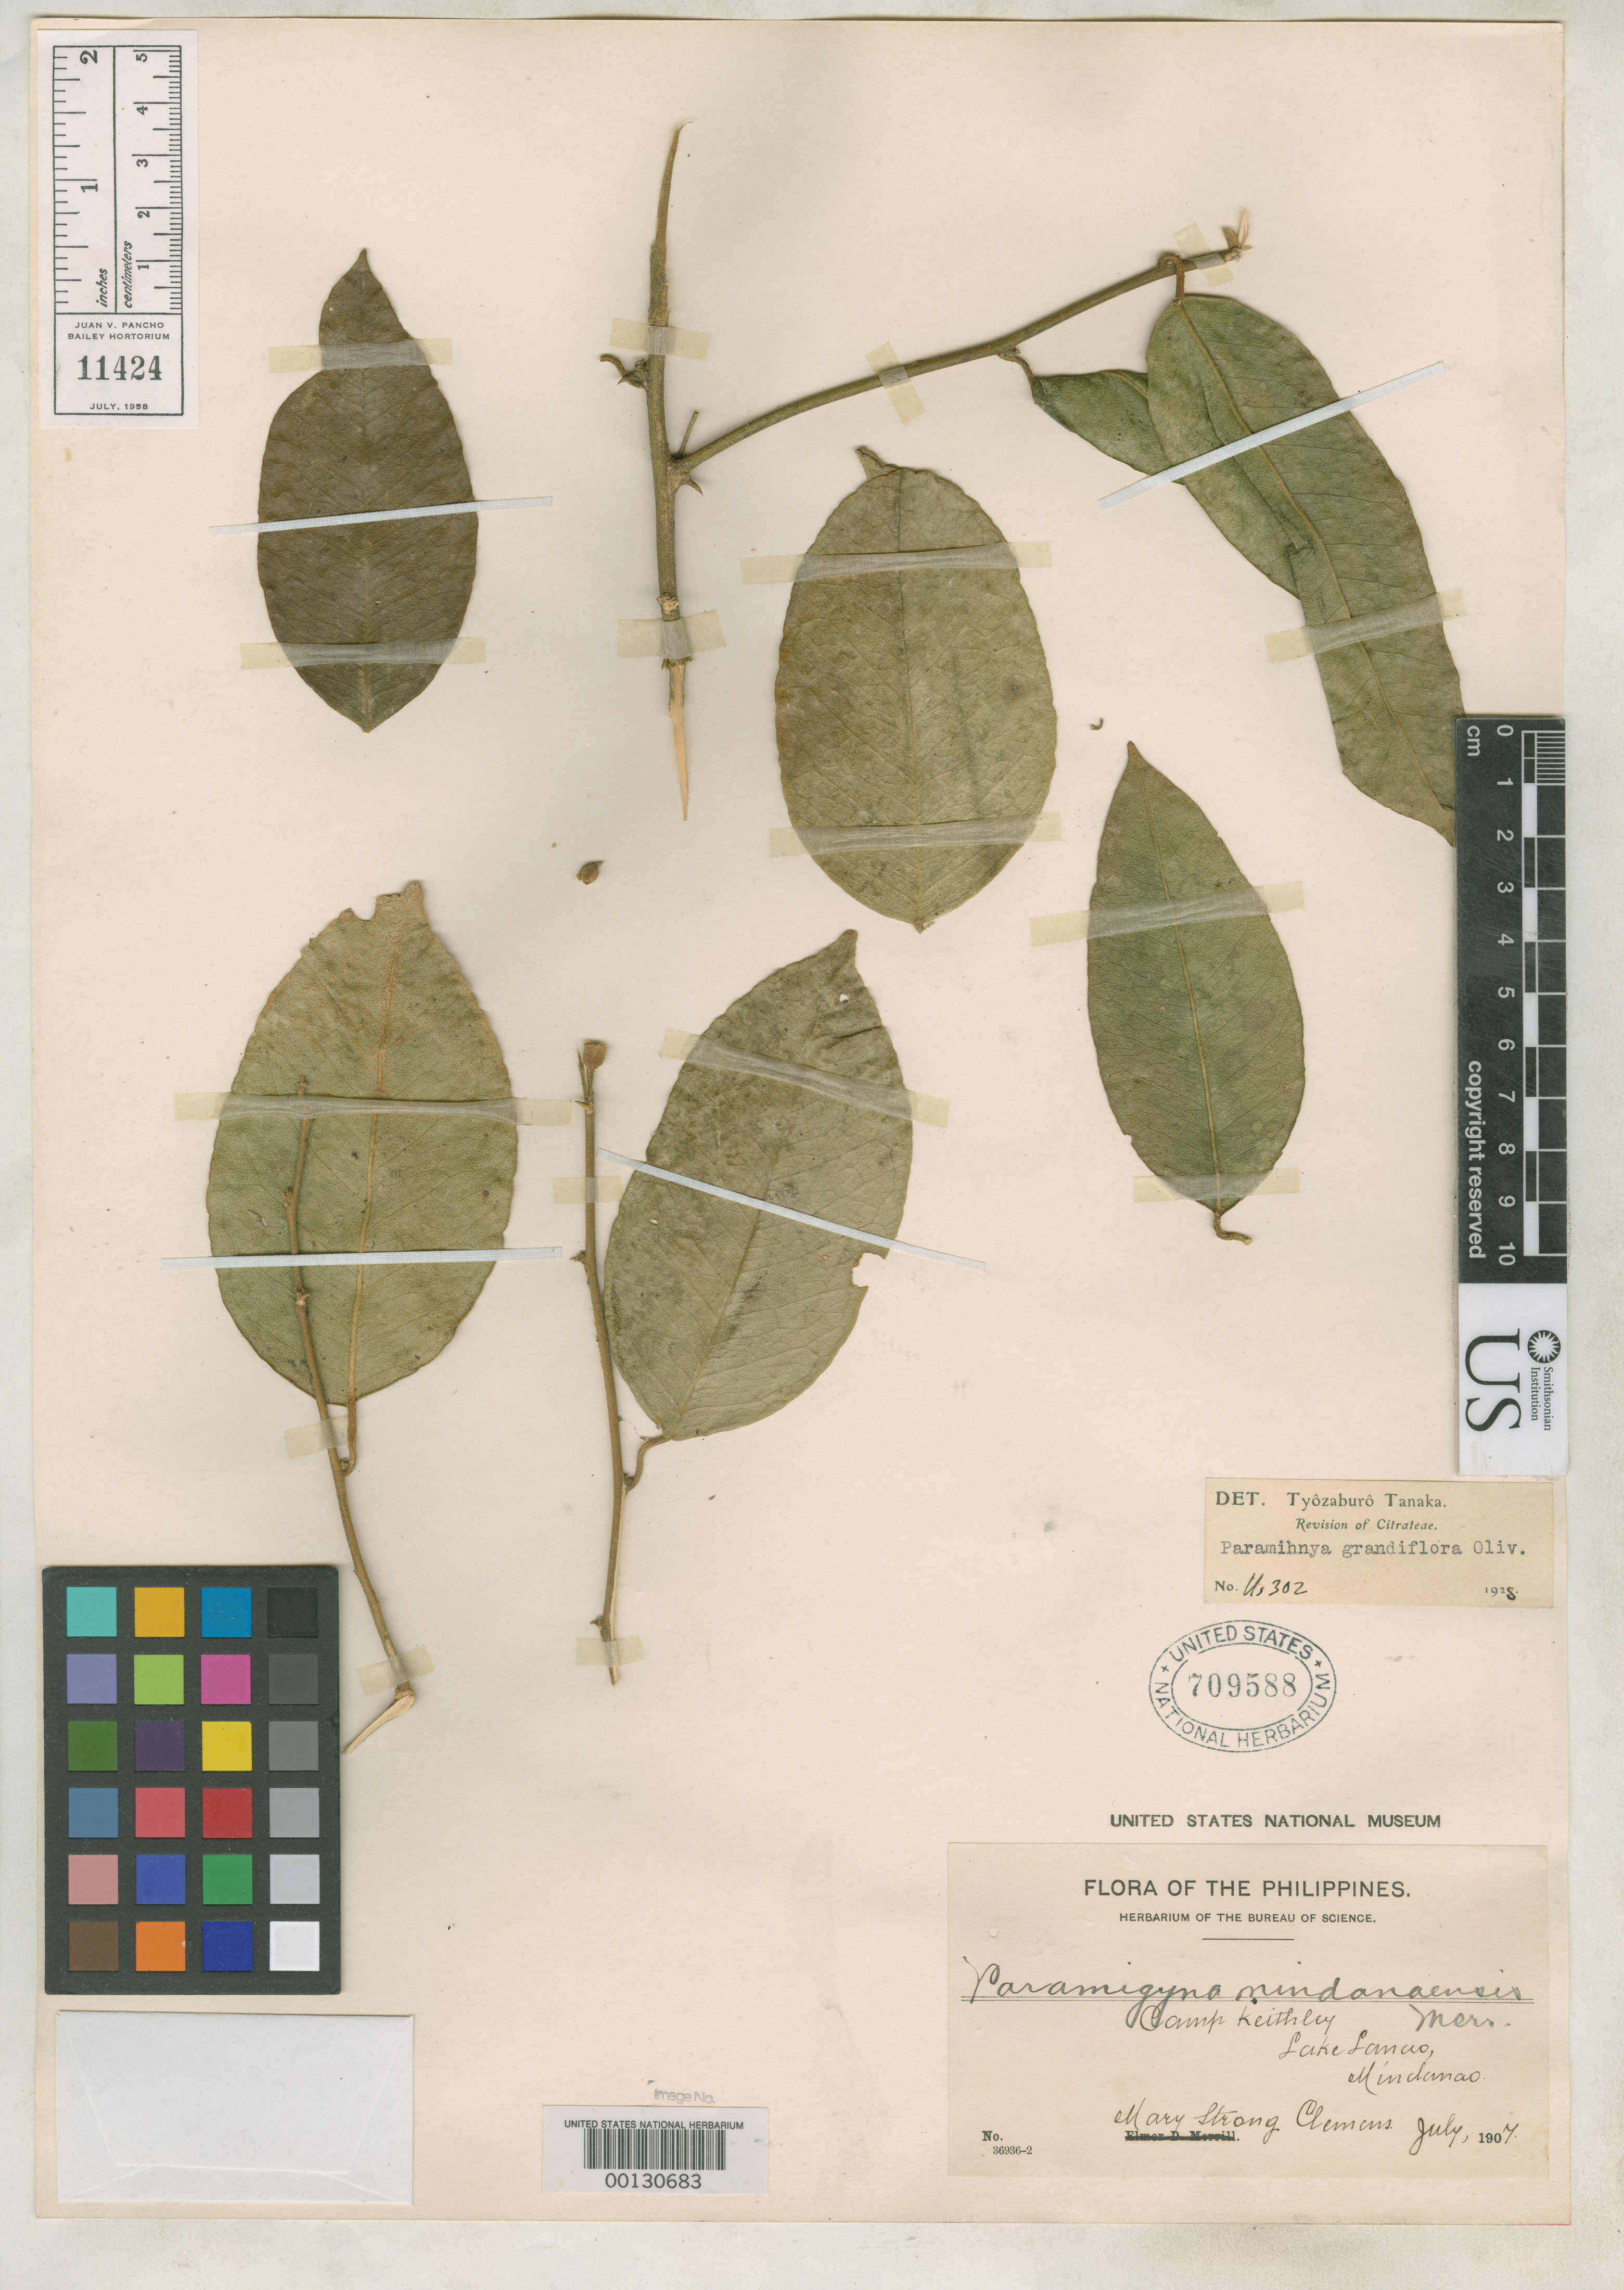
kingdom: Plantae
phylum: Tracheophyta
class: Magnoliopsida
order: Sapindales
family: Rutaceae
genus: Paramignya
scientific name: Paramignya mindanaensis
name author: Merr.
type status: Isosyntype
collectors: M. S. Clemens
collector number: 591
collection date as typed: Jun 1906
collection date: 1906-06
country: Philippines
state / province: Muslim Mindanao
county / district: Lanao del Sur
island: Mindanao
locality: Lake Lanao, Camp Keithley.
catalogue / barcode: US 709588